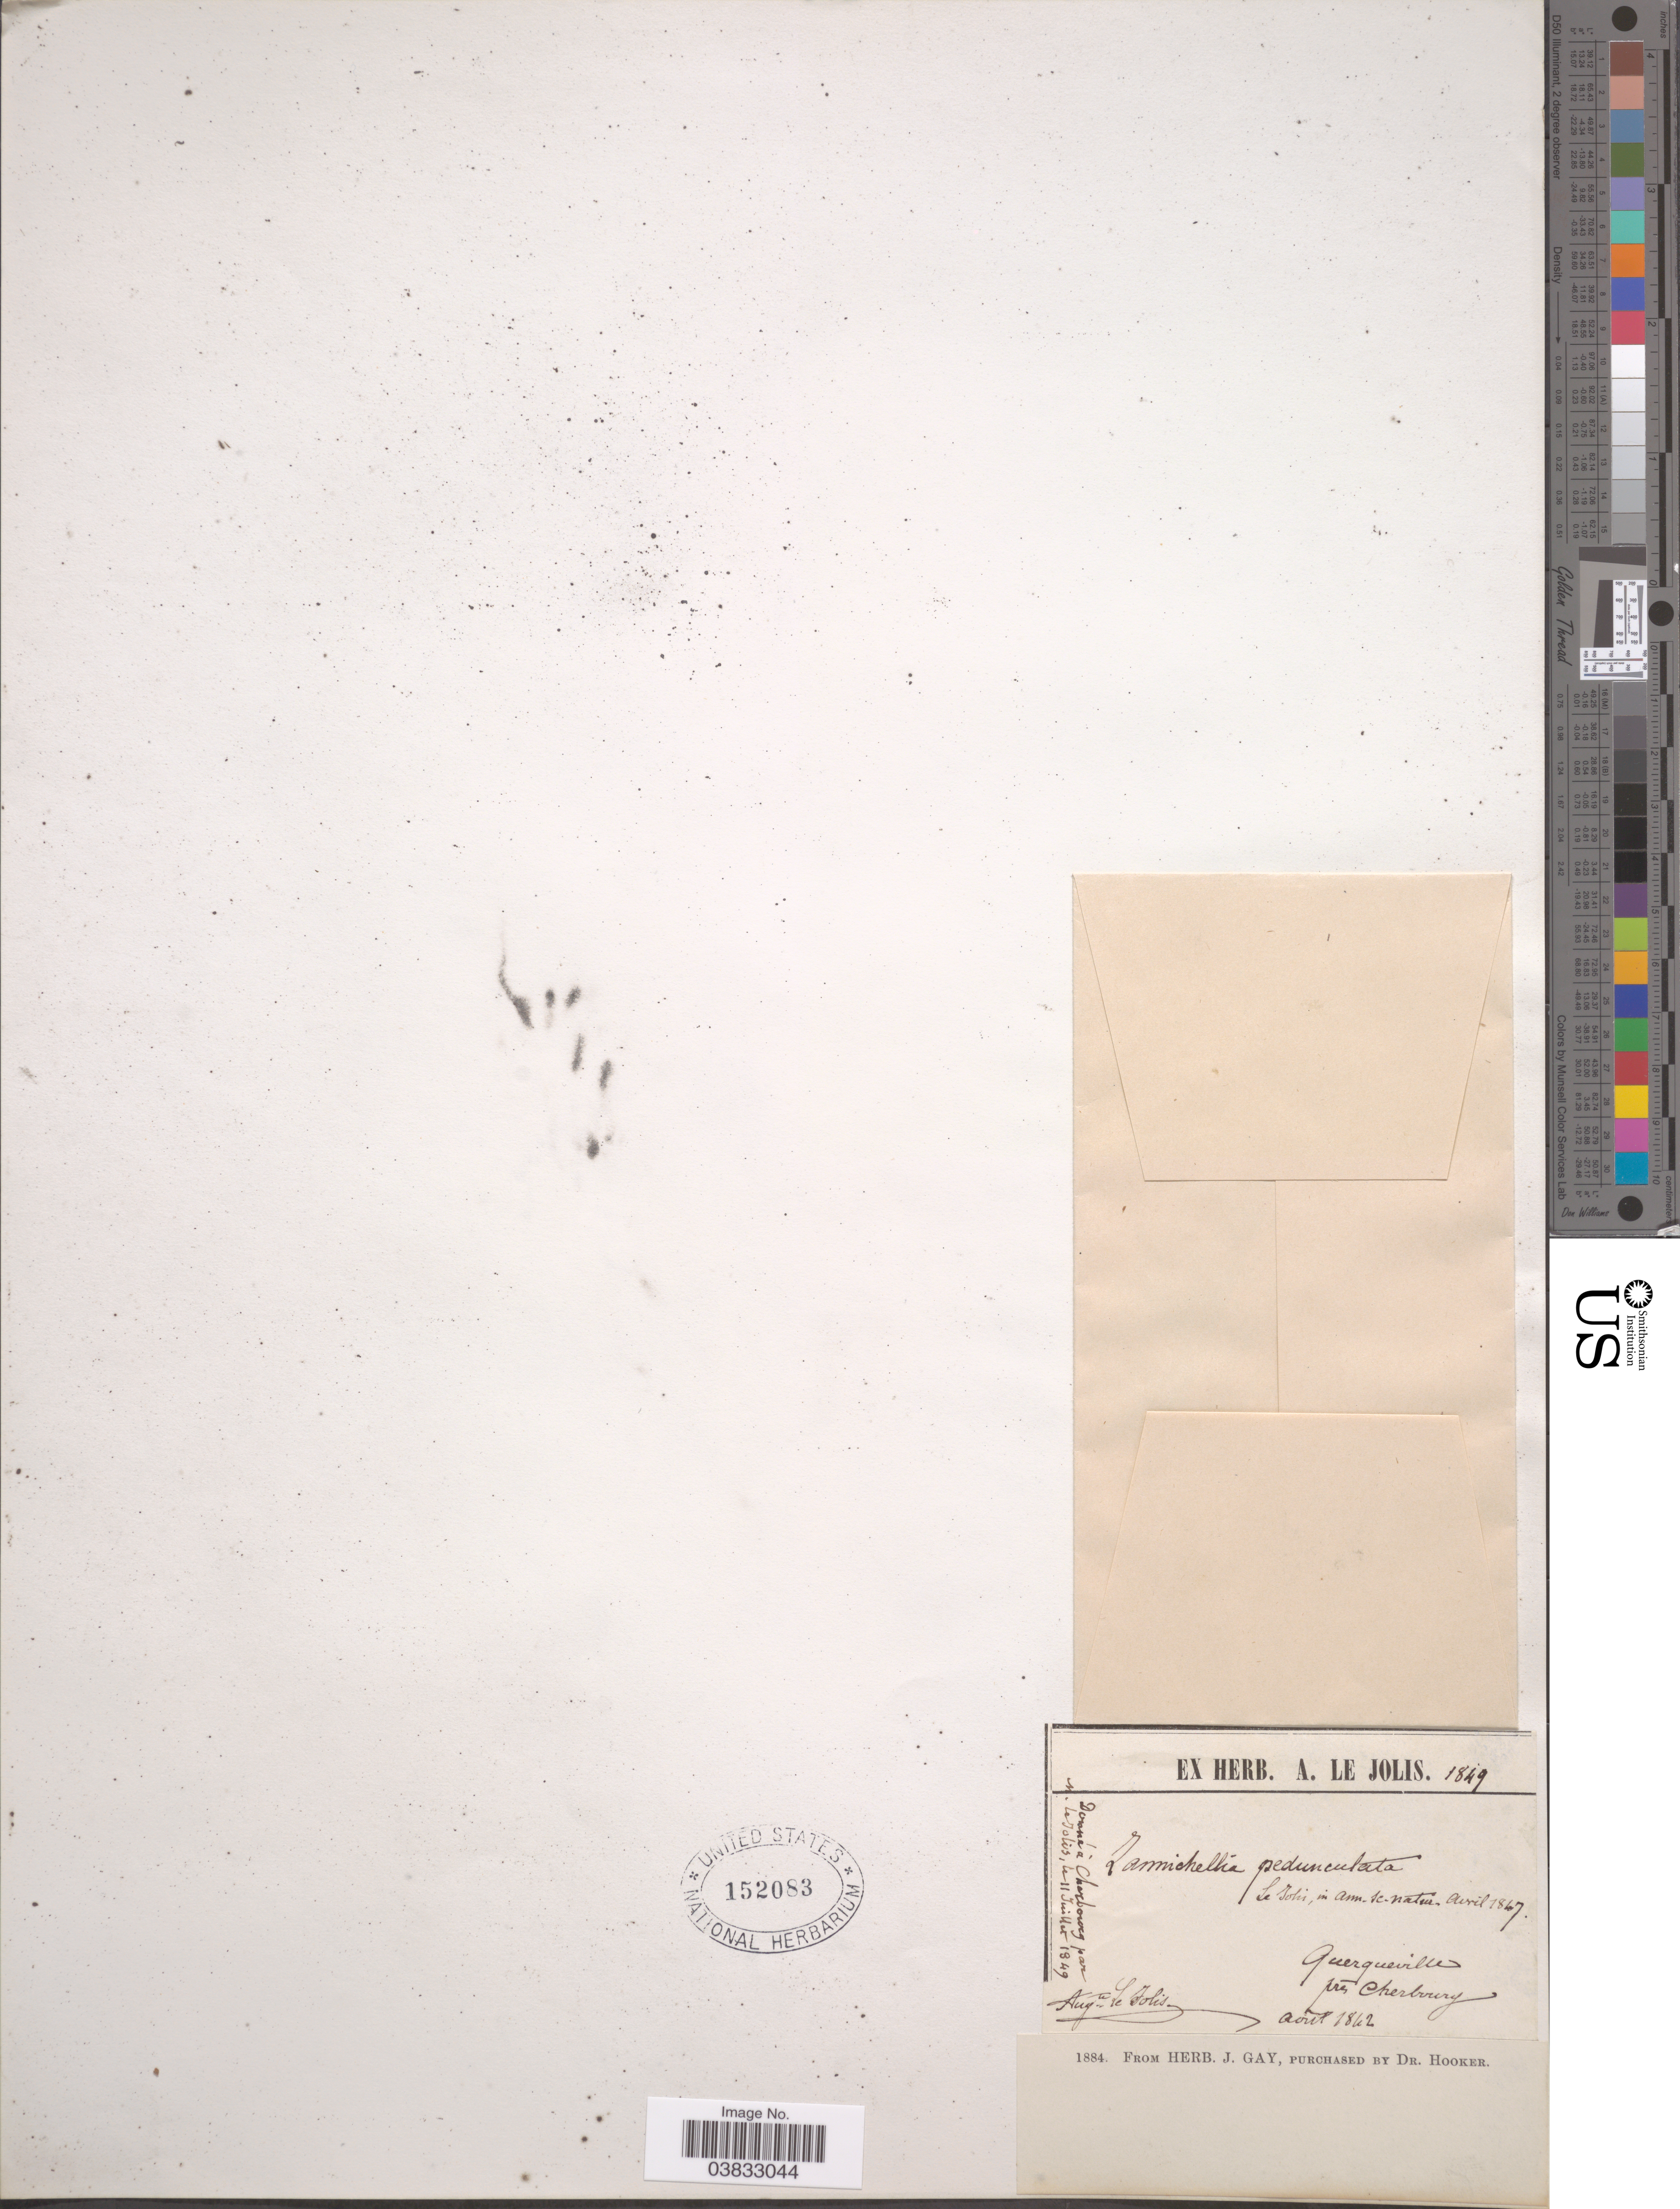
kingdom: Plantae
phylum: Tracheophyta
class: Liliopsida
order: Alismatales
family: Potamogetonaceae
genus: Zannichellia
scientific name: Zannichellia palustris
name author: L.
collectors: A. F. Le Jolis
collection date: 1862-08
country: France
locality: Querqueville. prés Cherbourg.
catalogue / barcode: US 152083